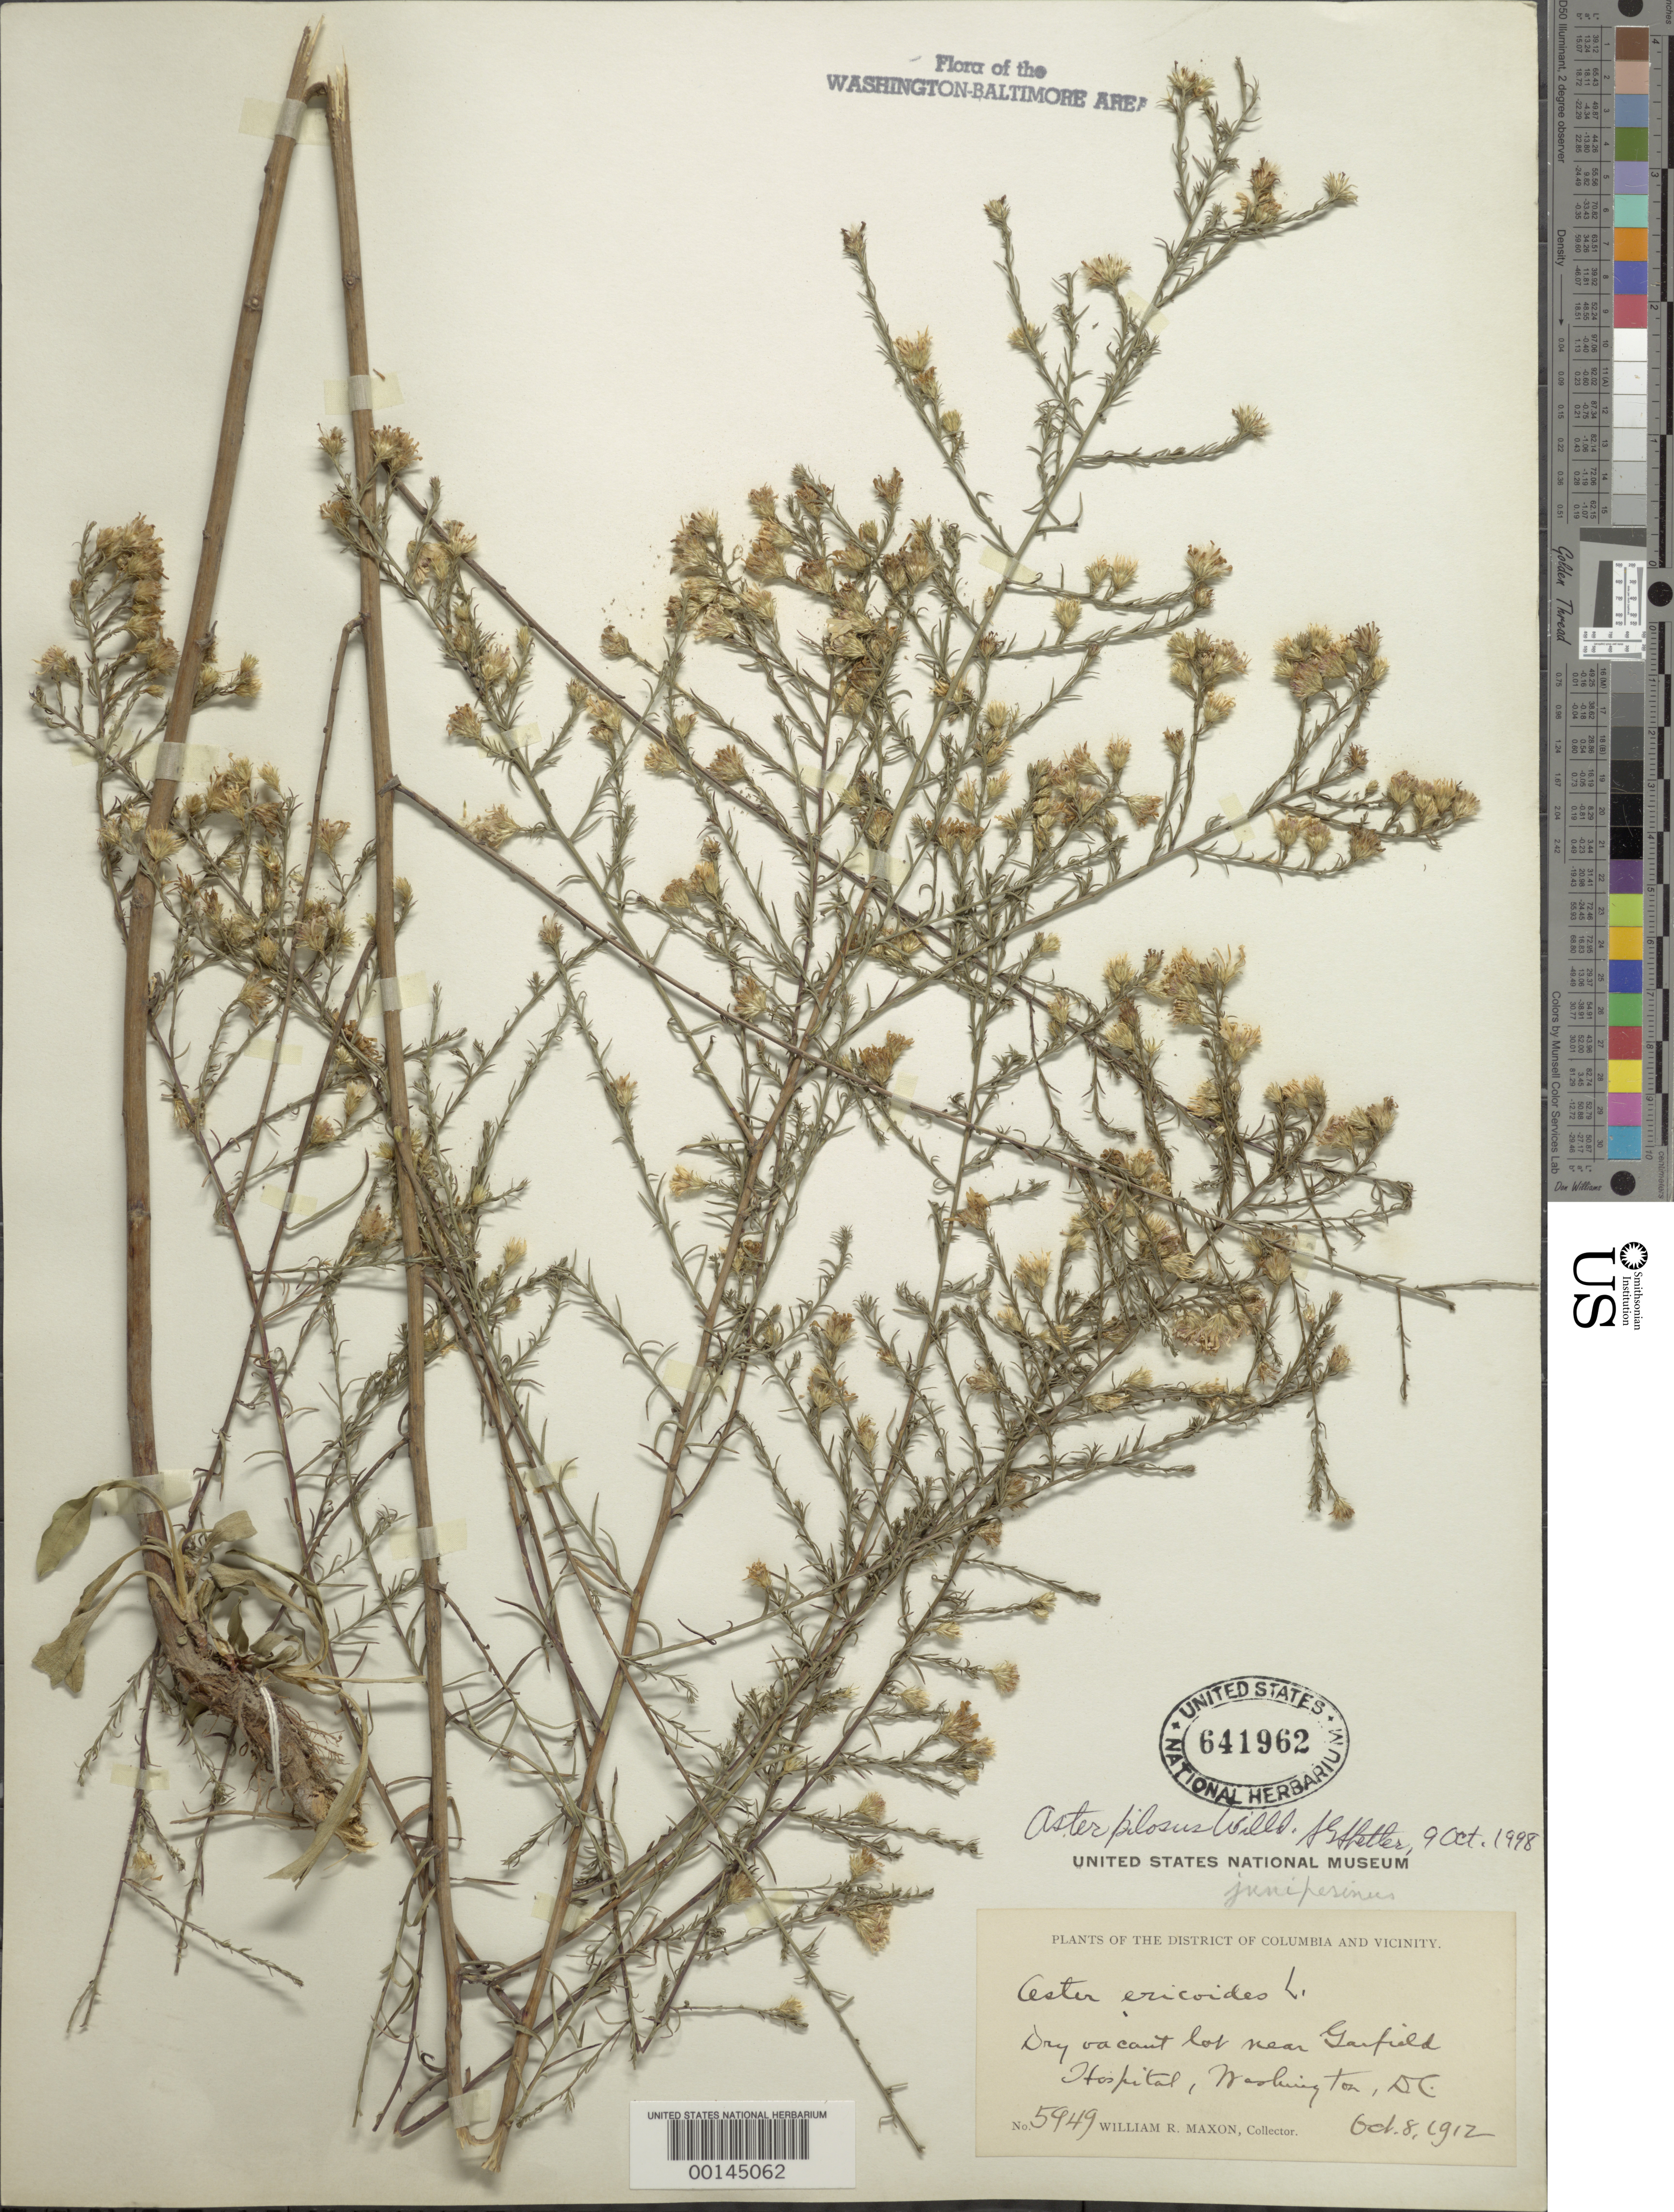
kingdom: Plantae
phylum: Tracheophyta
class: Magnoliopsida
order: Asterales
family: Asteraceae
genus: Symphyotrichum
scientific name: Symphyotrichum pilosum var. pringlei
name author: (A. Gray) G.L. Nesom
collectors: W. R. Maxon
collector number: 5949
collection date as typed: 08 Oct 1912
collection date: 1912-10-08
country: United States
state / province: District of Columbia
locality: Garfield Hospital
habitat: Dry vacant lot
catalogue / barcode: US 641962